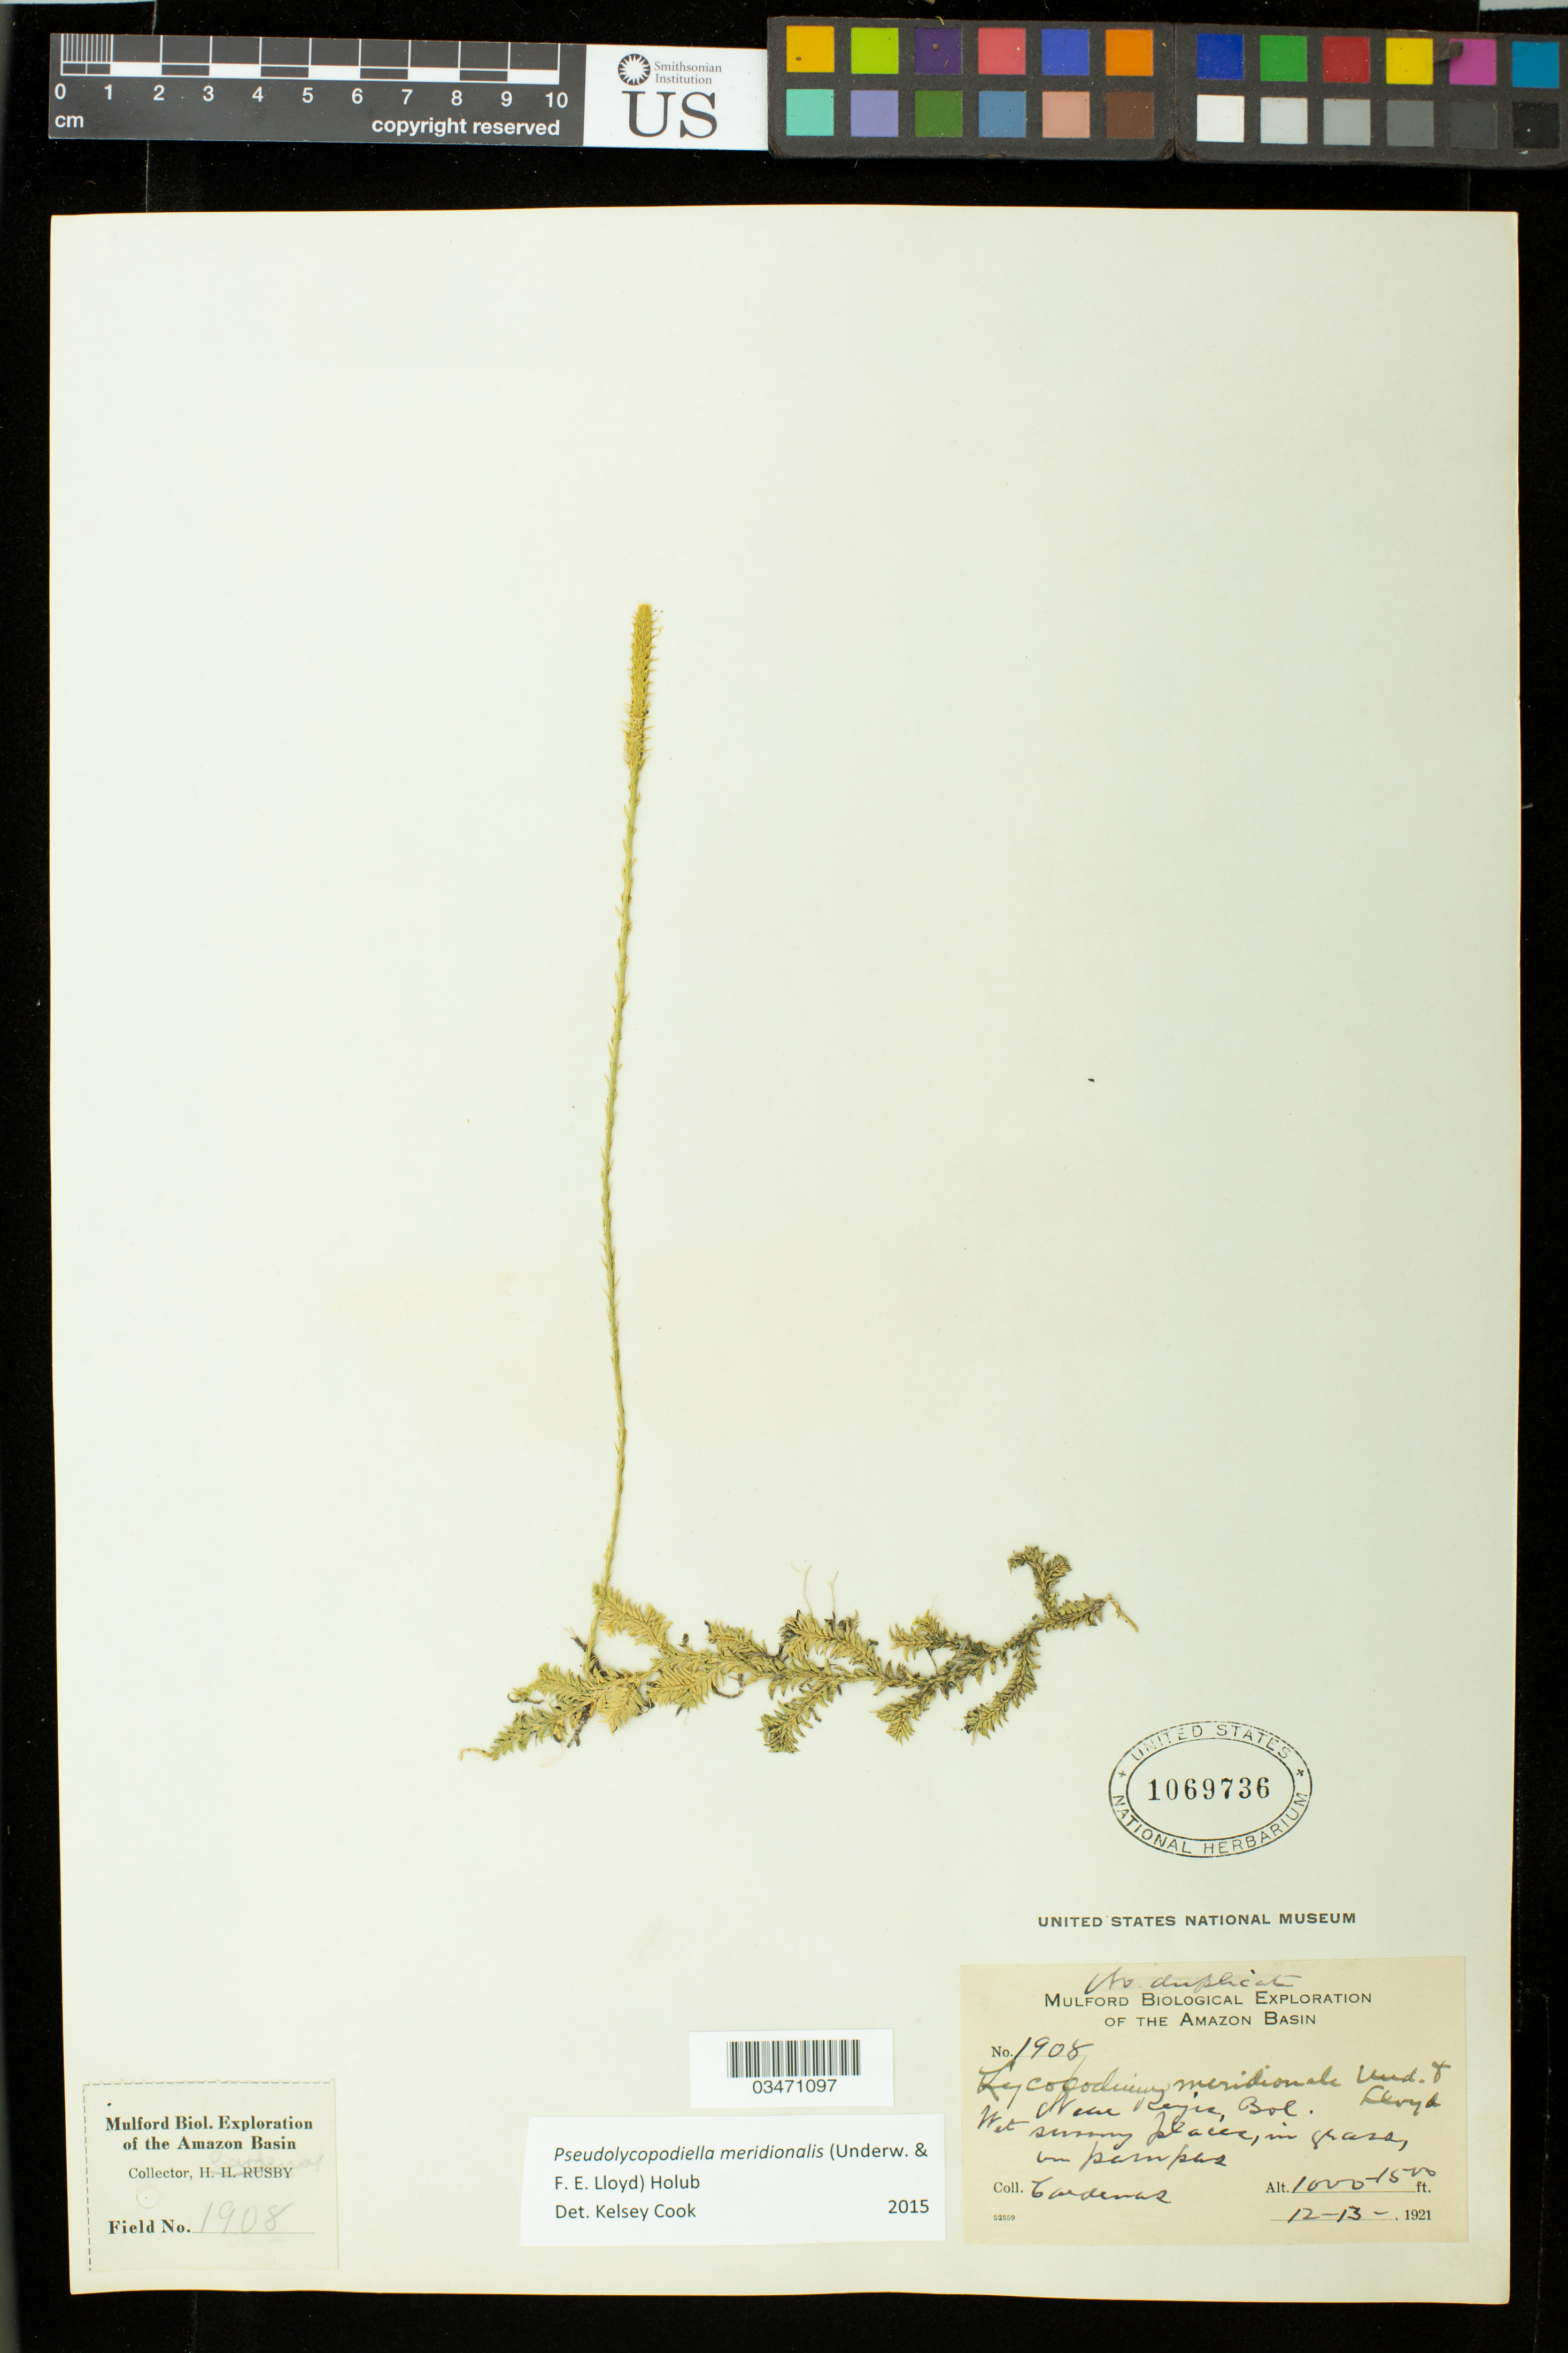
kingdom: Plantae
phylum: Tracheophyta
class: Lycopodiopsida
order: Lycopodiales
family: Lycopodiaceae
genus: Pseudolycopodiella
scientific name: Pseudolycopodiella meridionalis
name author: (Underw. & F.E. Lloyd) Holub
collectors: M. Cárdenas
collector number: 1908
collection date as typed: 12-13-1921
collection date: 1921-12-13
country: Bolivia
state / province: Beni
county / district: José Ballivián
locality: Pampas near Reyes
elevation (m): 305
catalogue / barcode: US 1069736